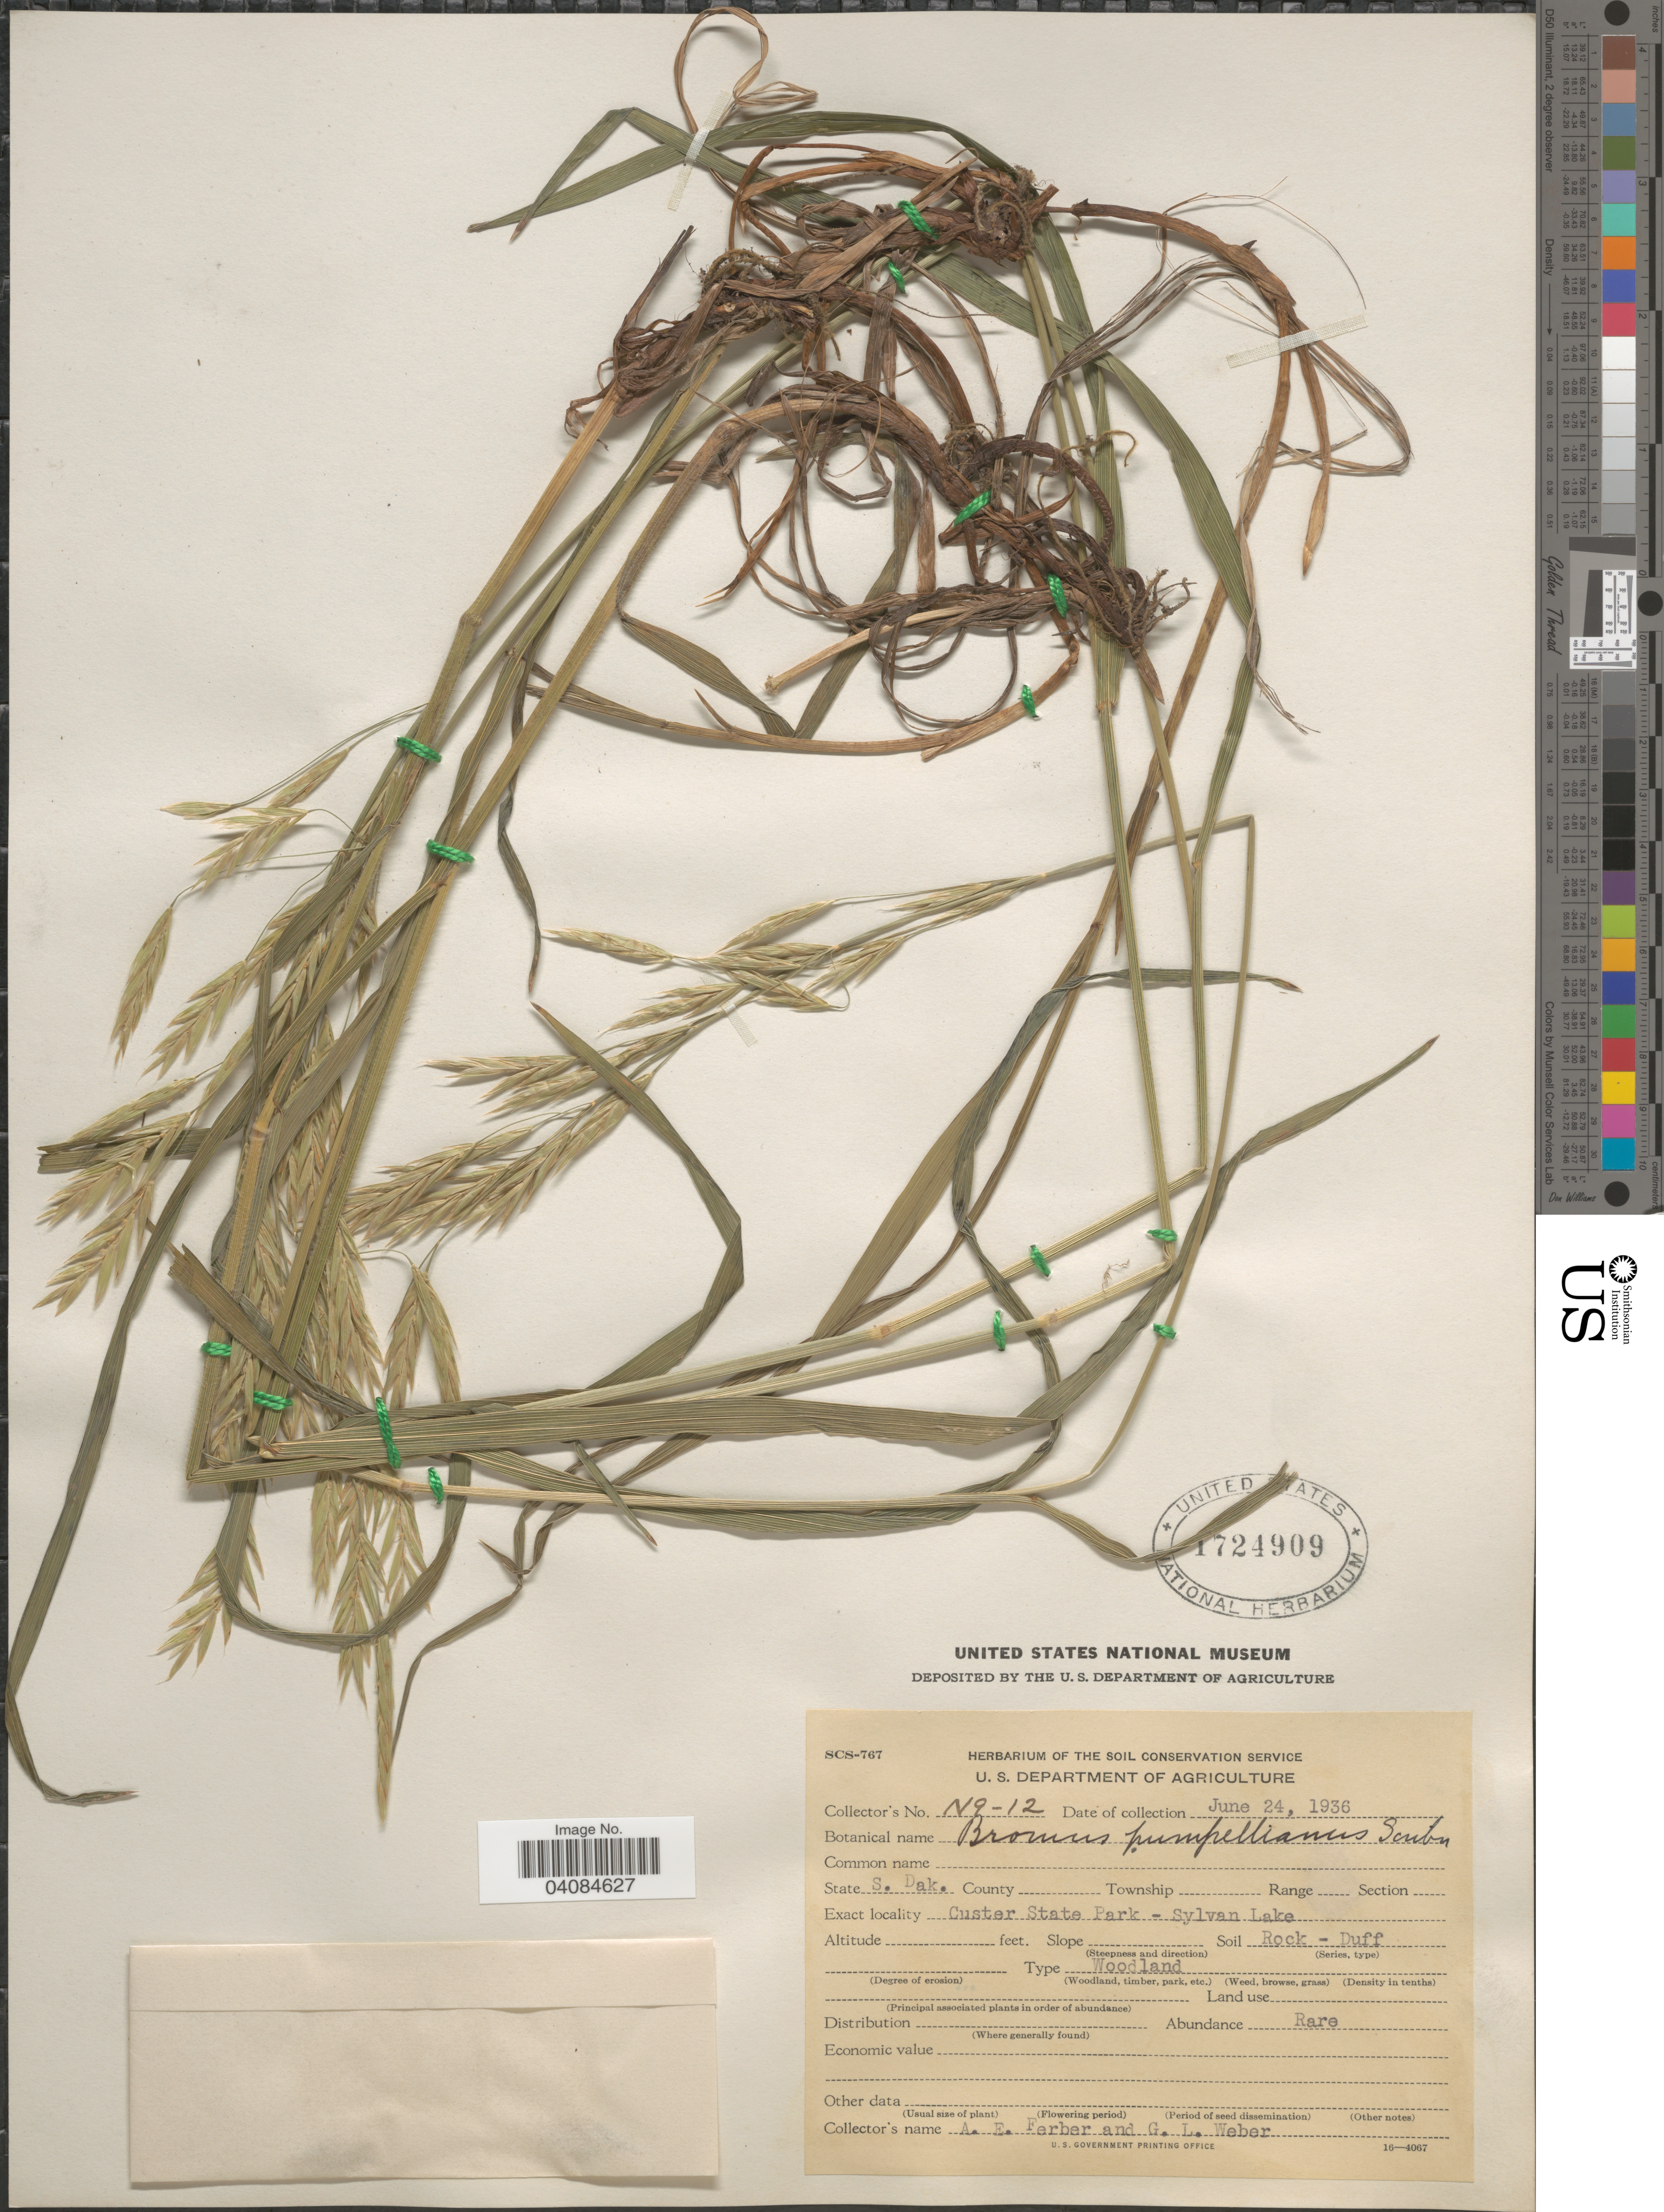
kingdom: Plantae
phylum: Tracheophyta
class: Liliopsida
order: Poales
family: Poaceae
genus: Bromus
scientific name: Bromus pumpellianus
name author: Scribn.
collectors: A. Ferber & G. Weber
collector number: N9-12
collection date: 1936-06-24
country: United States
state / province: South Dakota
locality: Custer State Park - Sylvan Lake.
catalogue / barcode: US 1724909